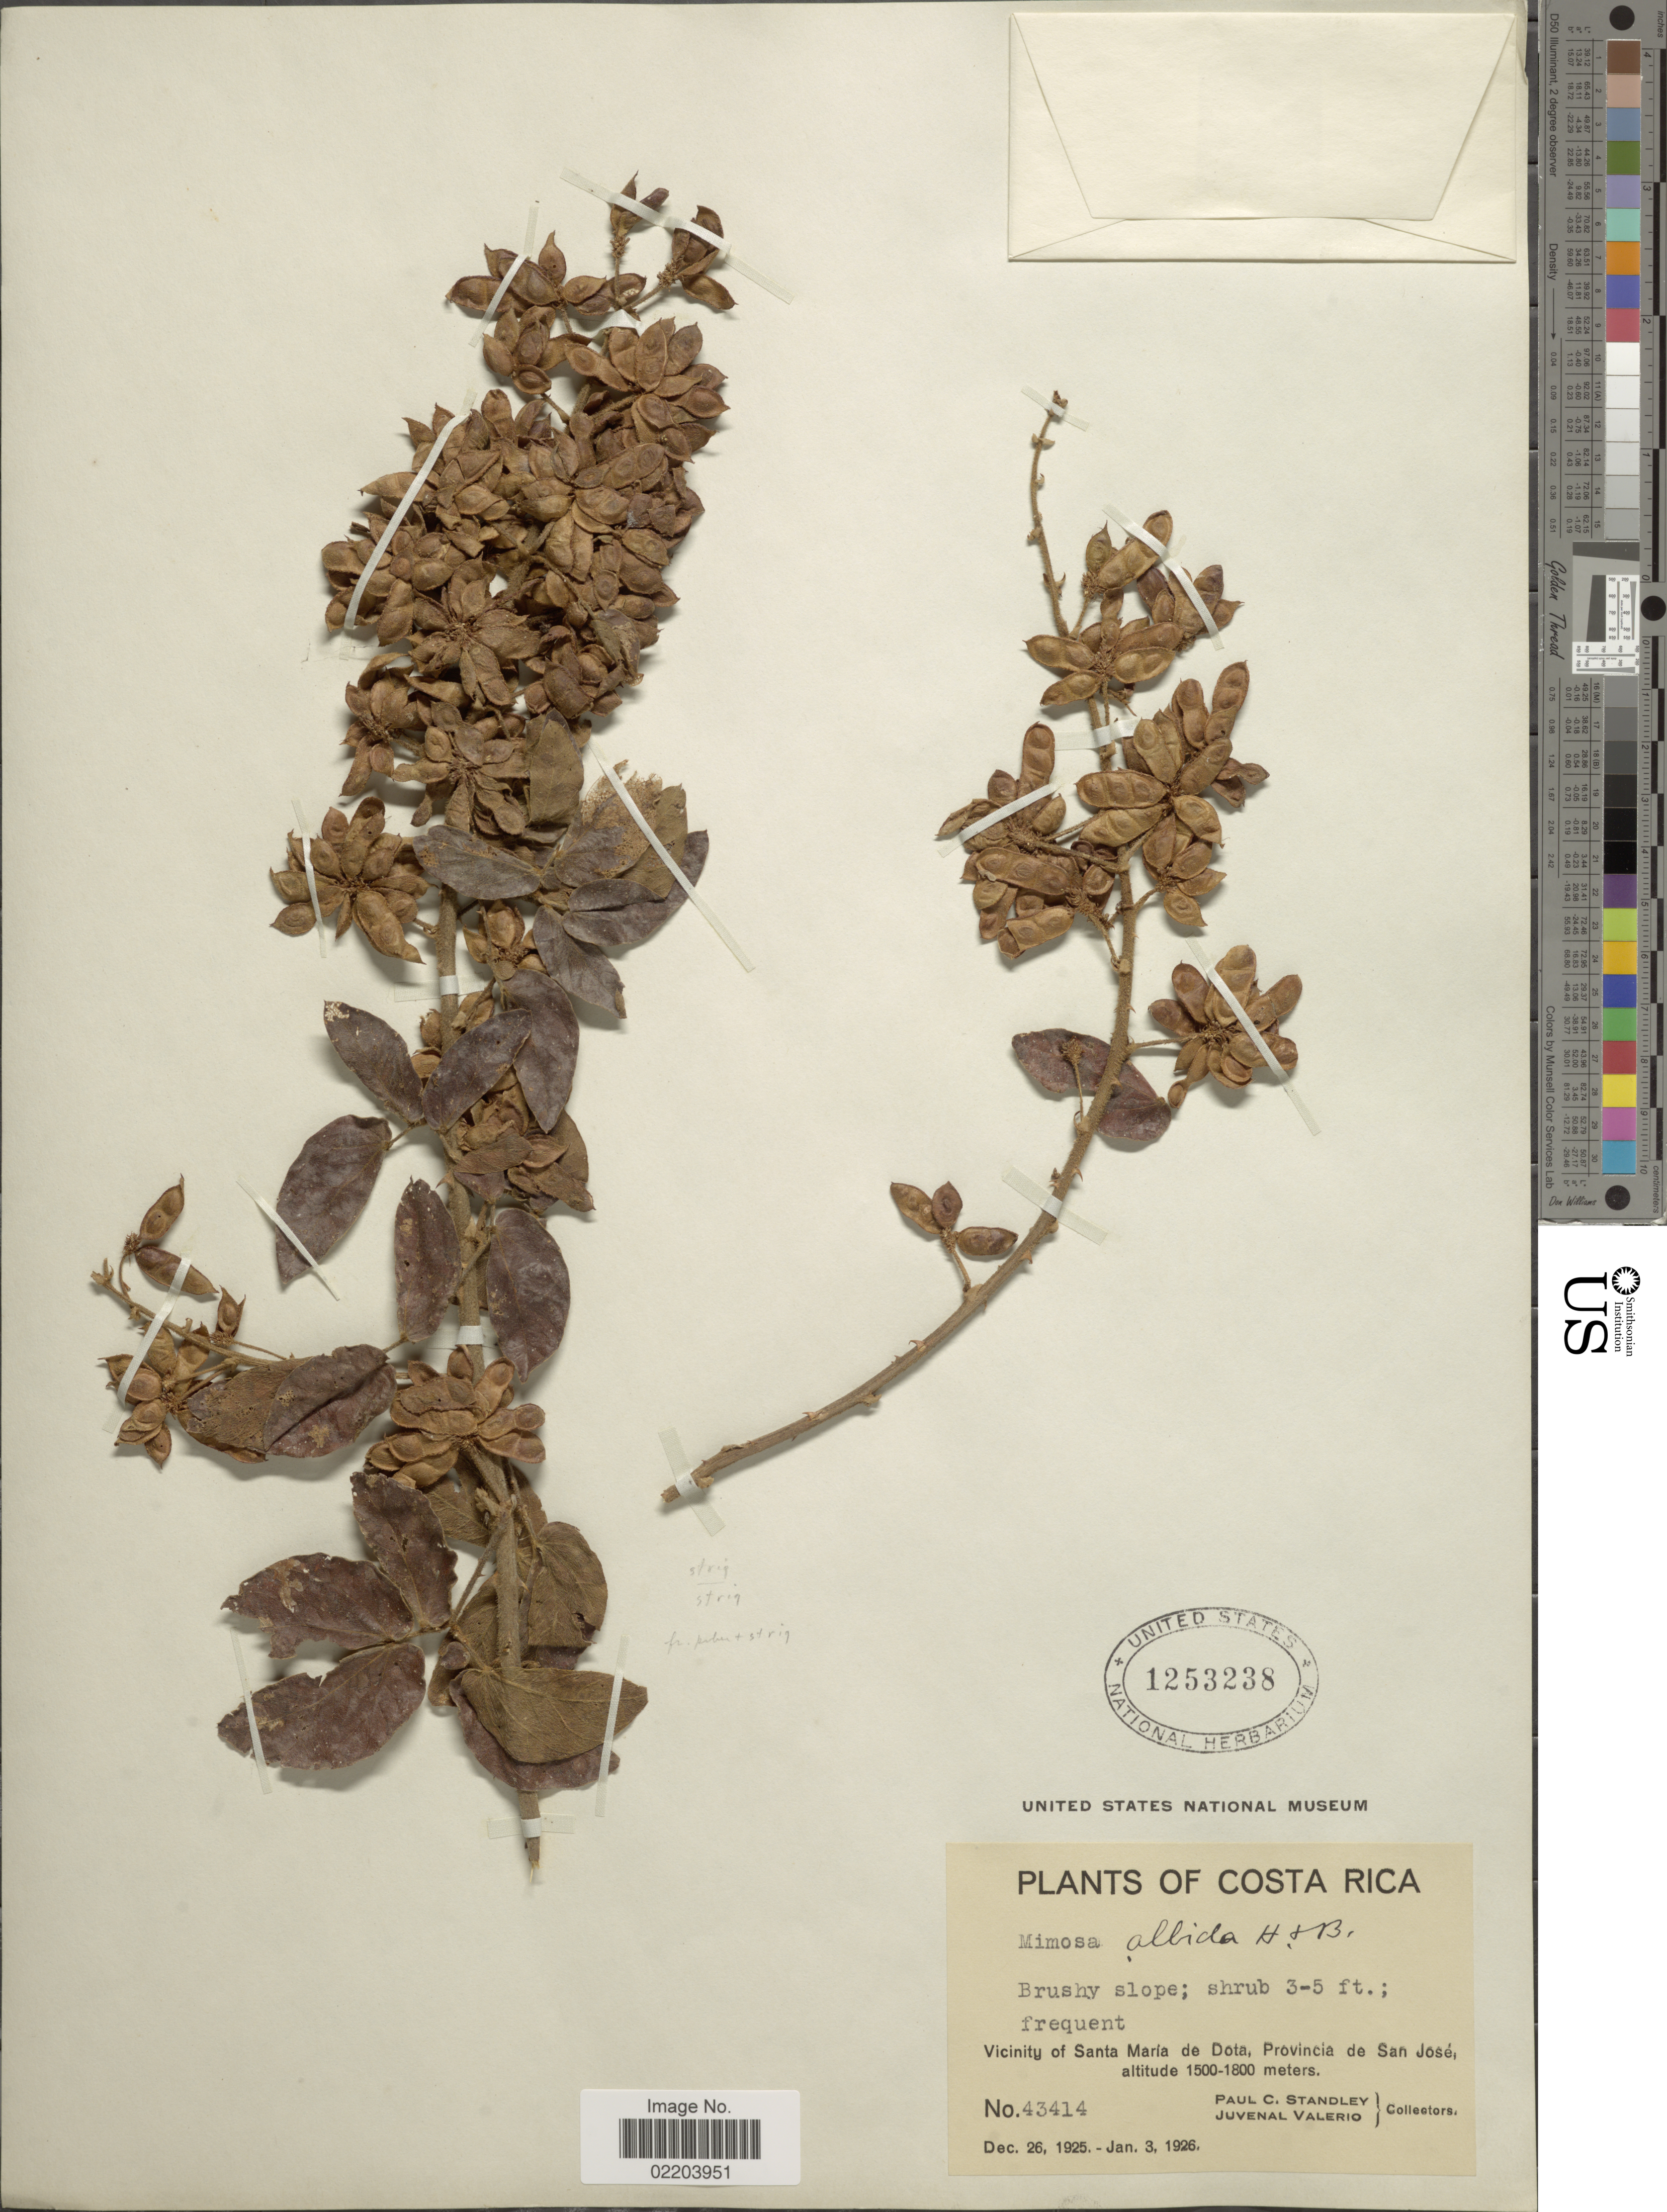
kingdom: Plantae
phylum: Tracheophyta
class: Magnoliopsida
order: Fabales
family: Fabaceae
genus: Mimosa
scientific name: Mimosa albida var. strigosa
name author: (Willd.) B.L. Rob.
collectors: P. C. Standley & J. Valerio R.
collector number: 43414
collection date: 1925-12-26/1926-01-03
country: Costa Rica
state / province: San José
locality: Vicinity of Santa María de Dota, Provincia de San José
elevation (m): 1500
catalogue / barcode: US 1253238